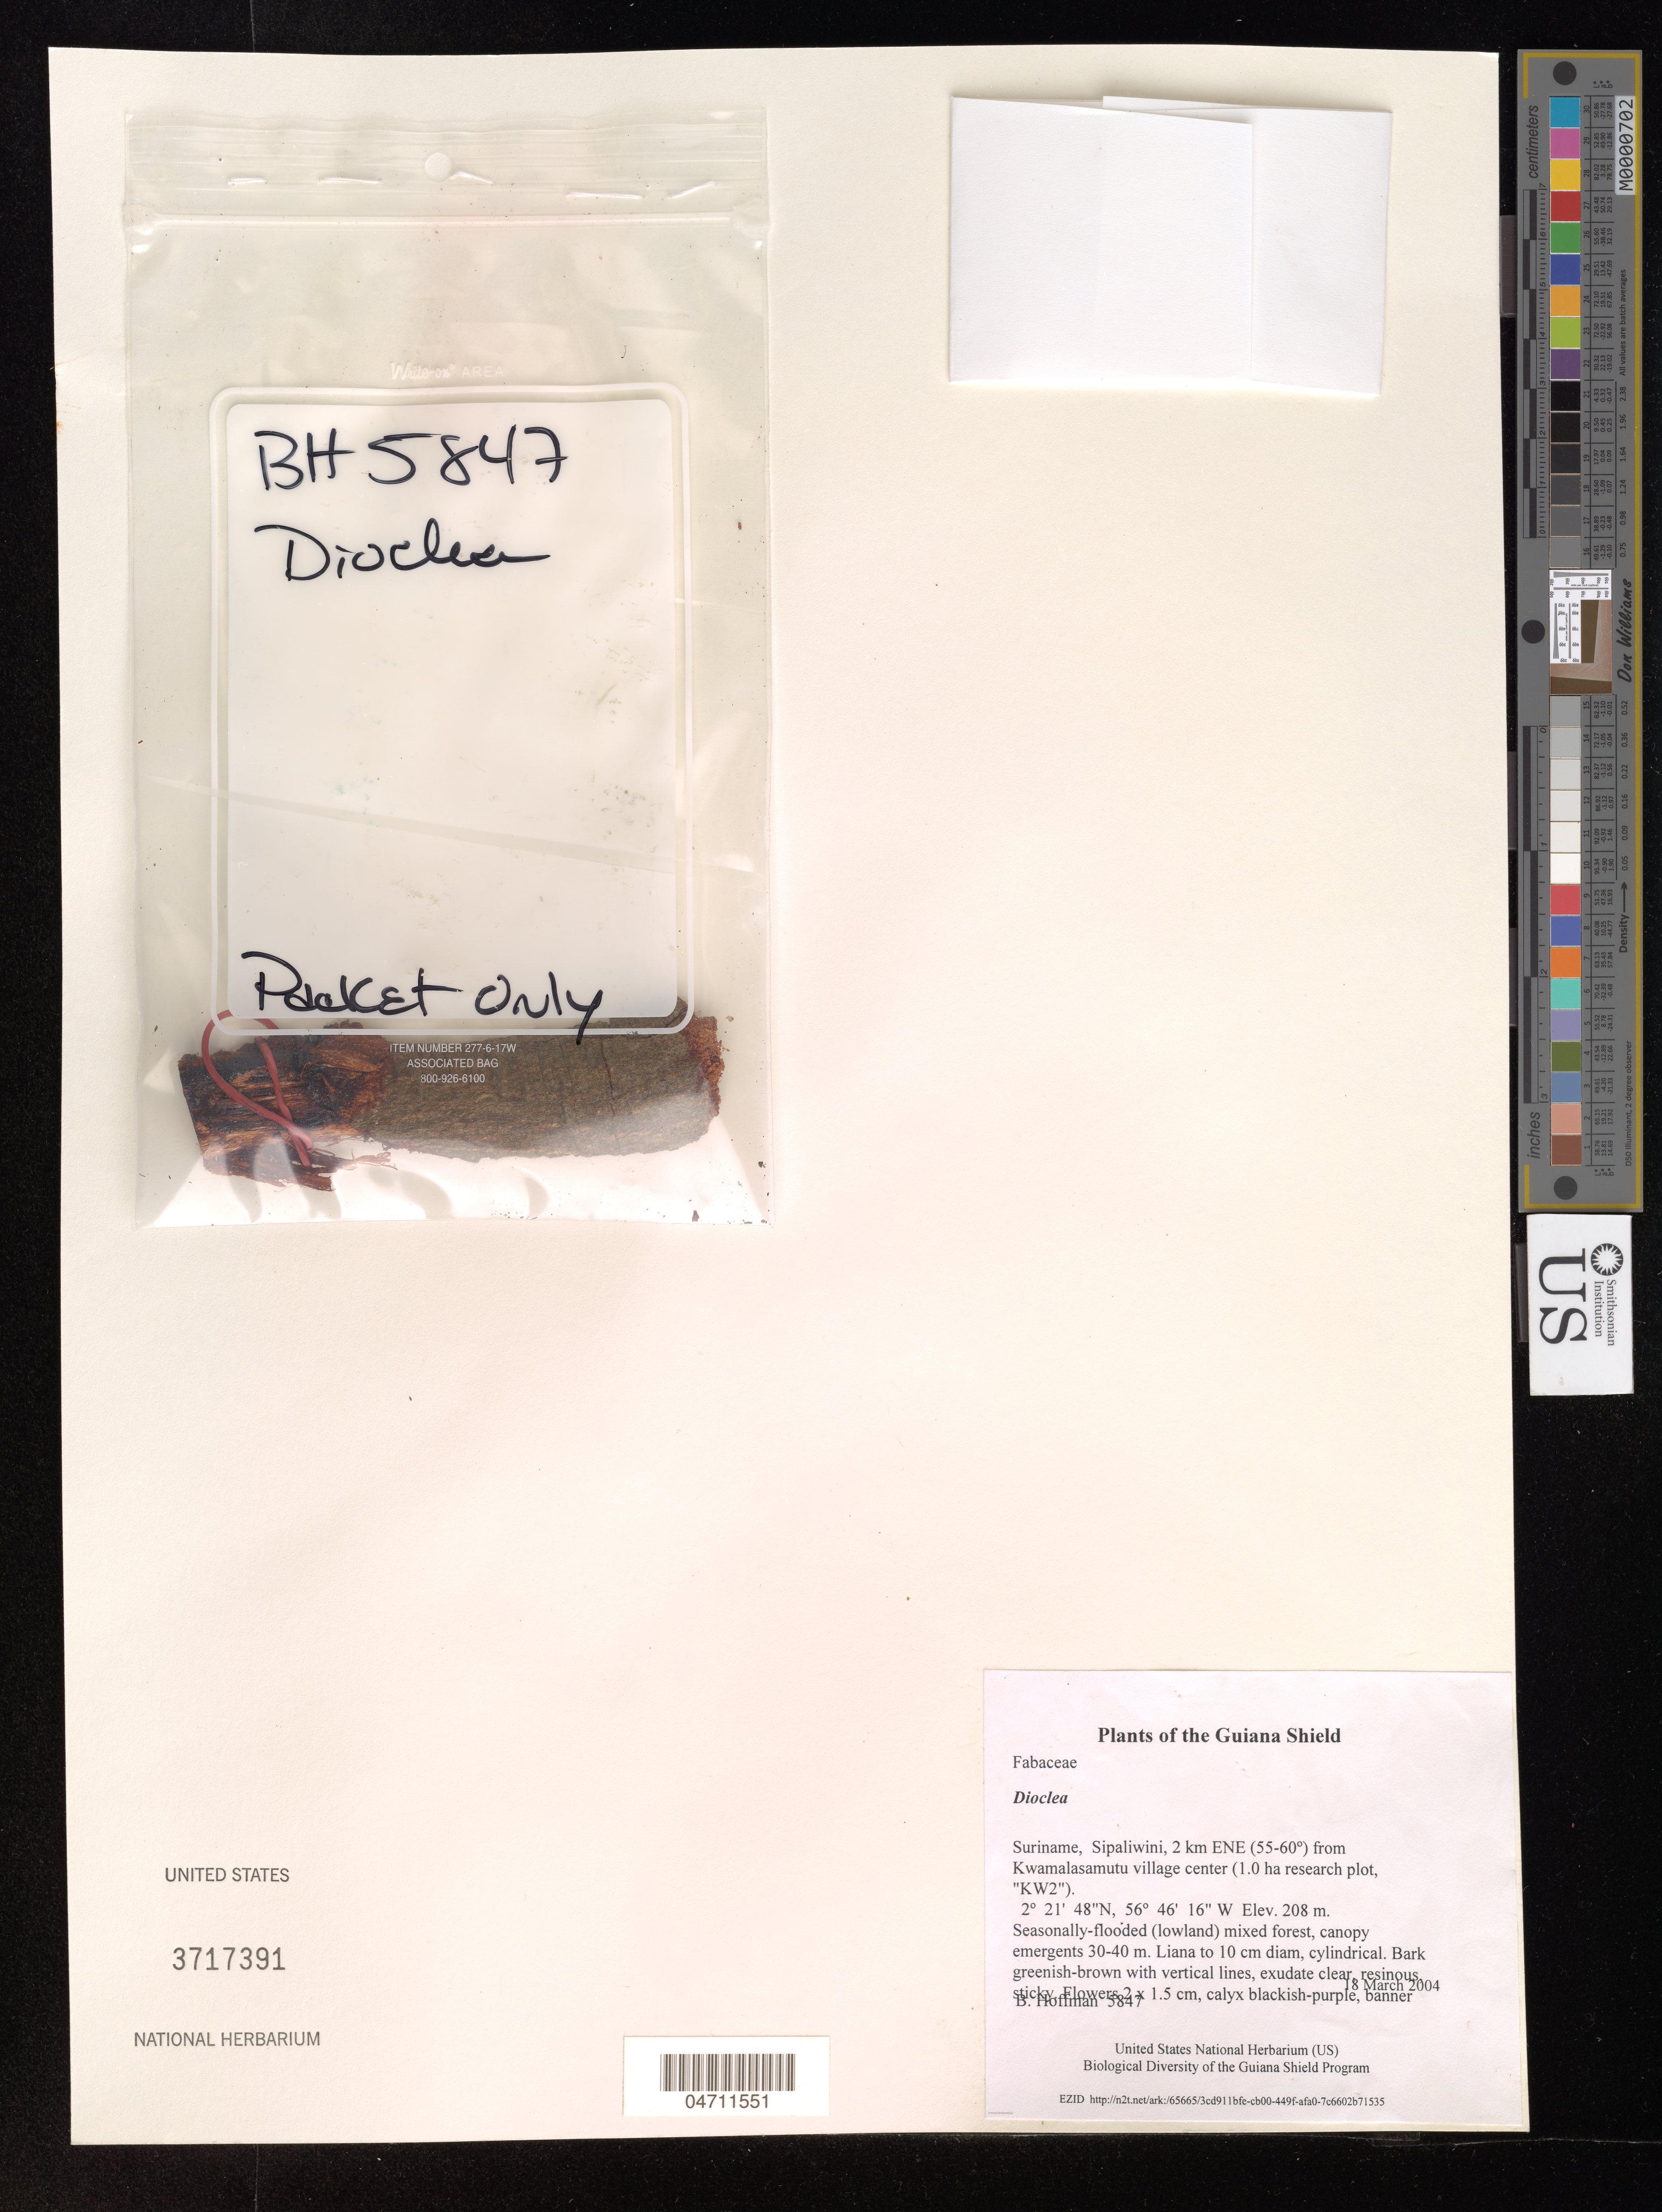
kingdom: Plantae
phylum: Tracheophyta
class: Magnoliopsida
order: Fabales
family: Fabaceae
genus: Dioclea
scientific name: Dioclea sp.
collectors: B. Hoffman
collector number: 5847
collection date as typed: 18 March 2004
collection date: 2004-03-18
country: Suriname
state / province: Sipaliwini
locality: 2 km ENE (55-60º) from Kwamalasamutu village center (1.0 ha research plot, "KW2")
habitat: Seasonally-flooded (lowland) mixed forest, canopy emergents 30-40 m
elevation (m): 208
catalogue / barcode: US 3717391